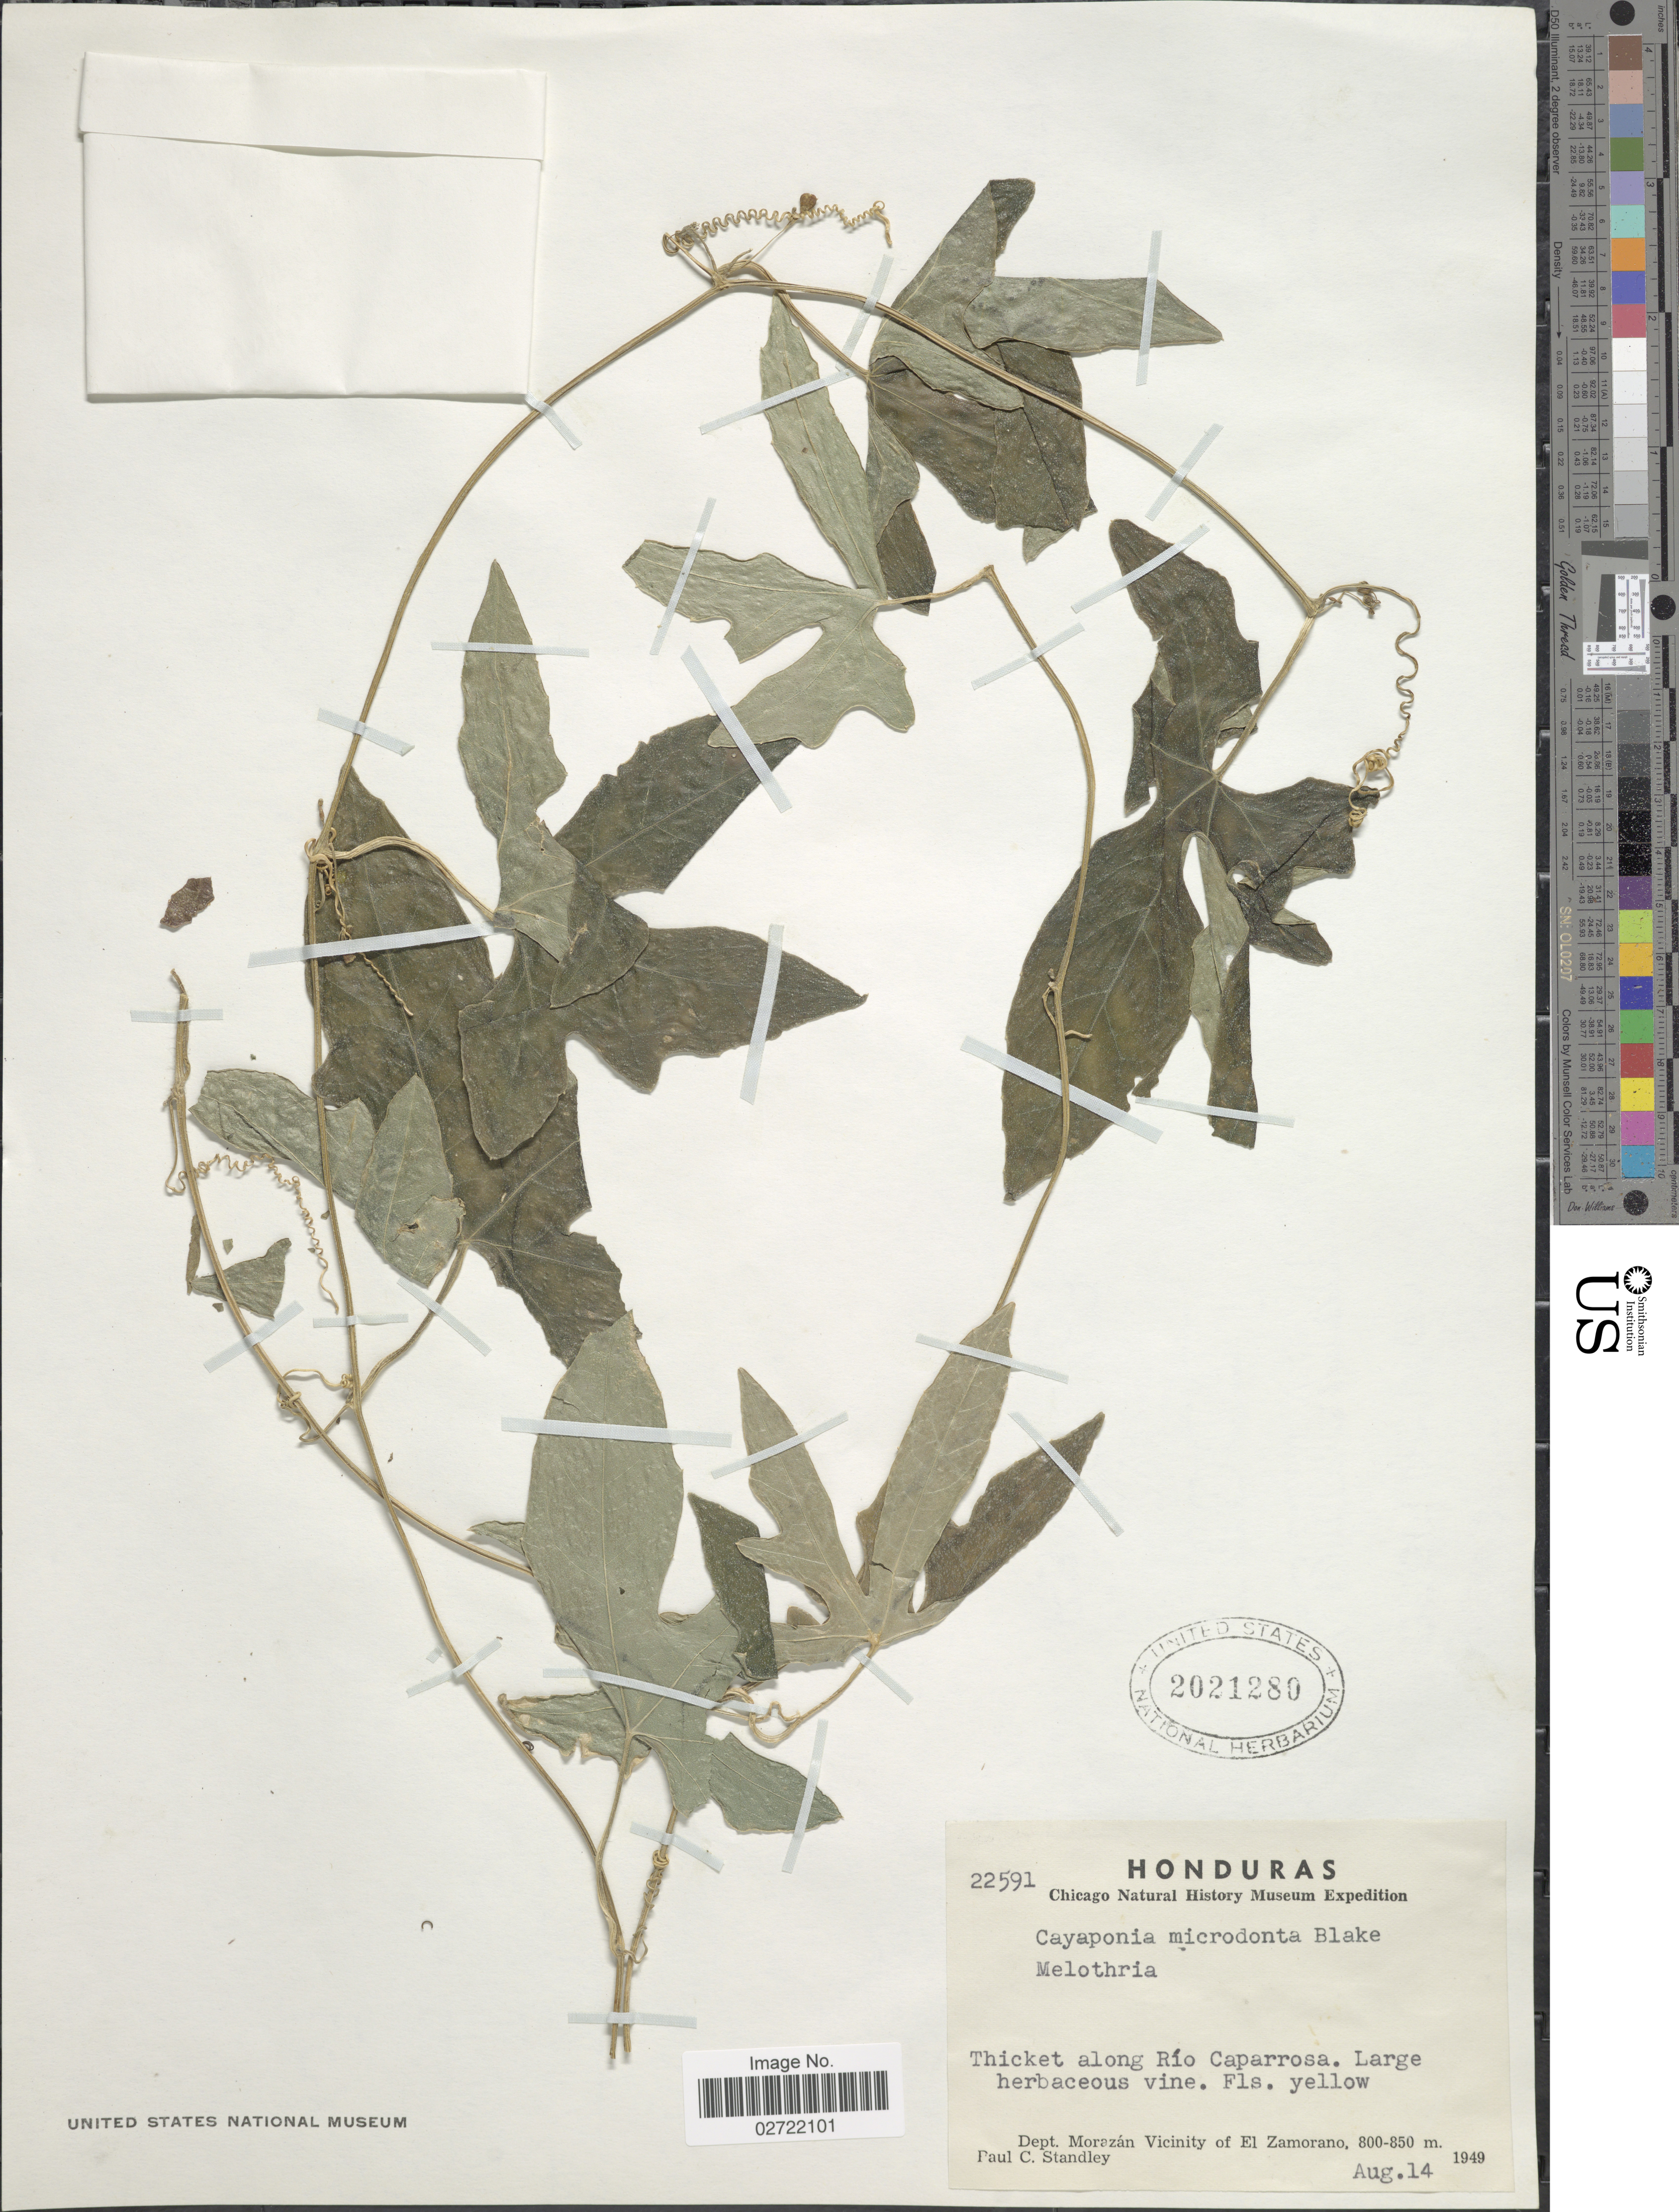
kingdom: Plantae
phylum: Tracheophyta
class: Magnoliopsida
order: Cucurbitales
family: Cucurbitaceae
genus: Cayaponia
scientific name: Cayaponia microdonta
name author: S.F. Blake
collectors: P. C. Standley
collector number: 22591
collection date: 1949-08-14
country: Honduras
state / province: Fco. Morazán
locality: Thicket along Río Caparrosa. Dept. Morazán Vicinity of El Zamorano.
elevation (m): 800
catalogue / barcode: US 2021280